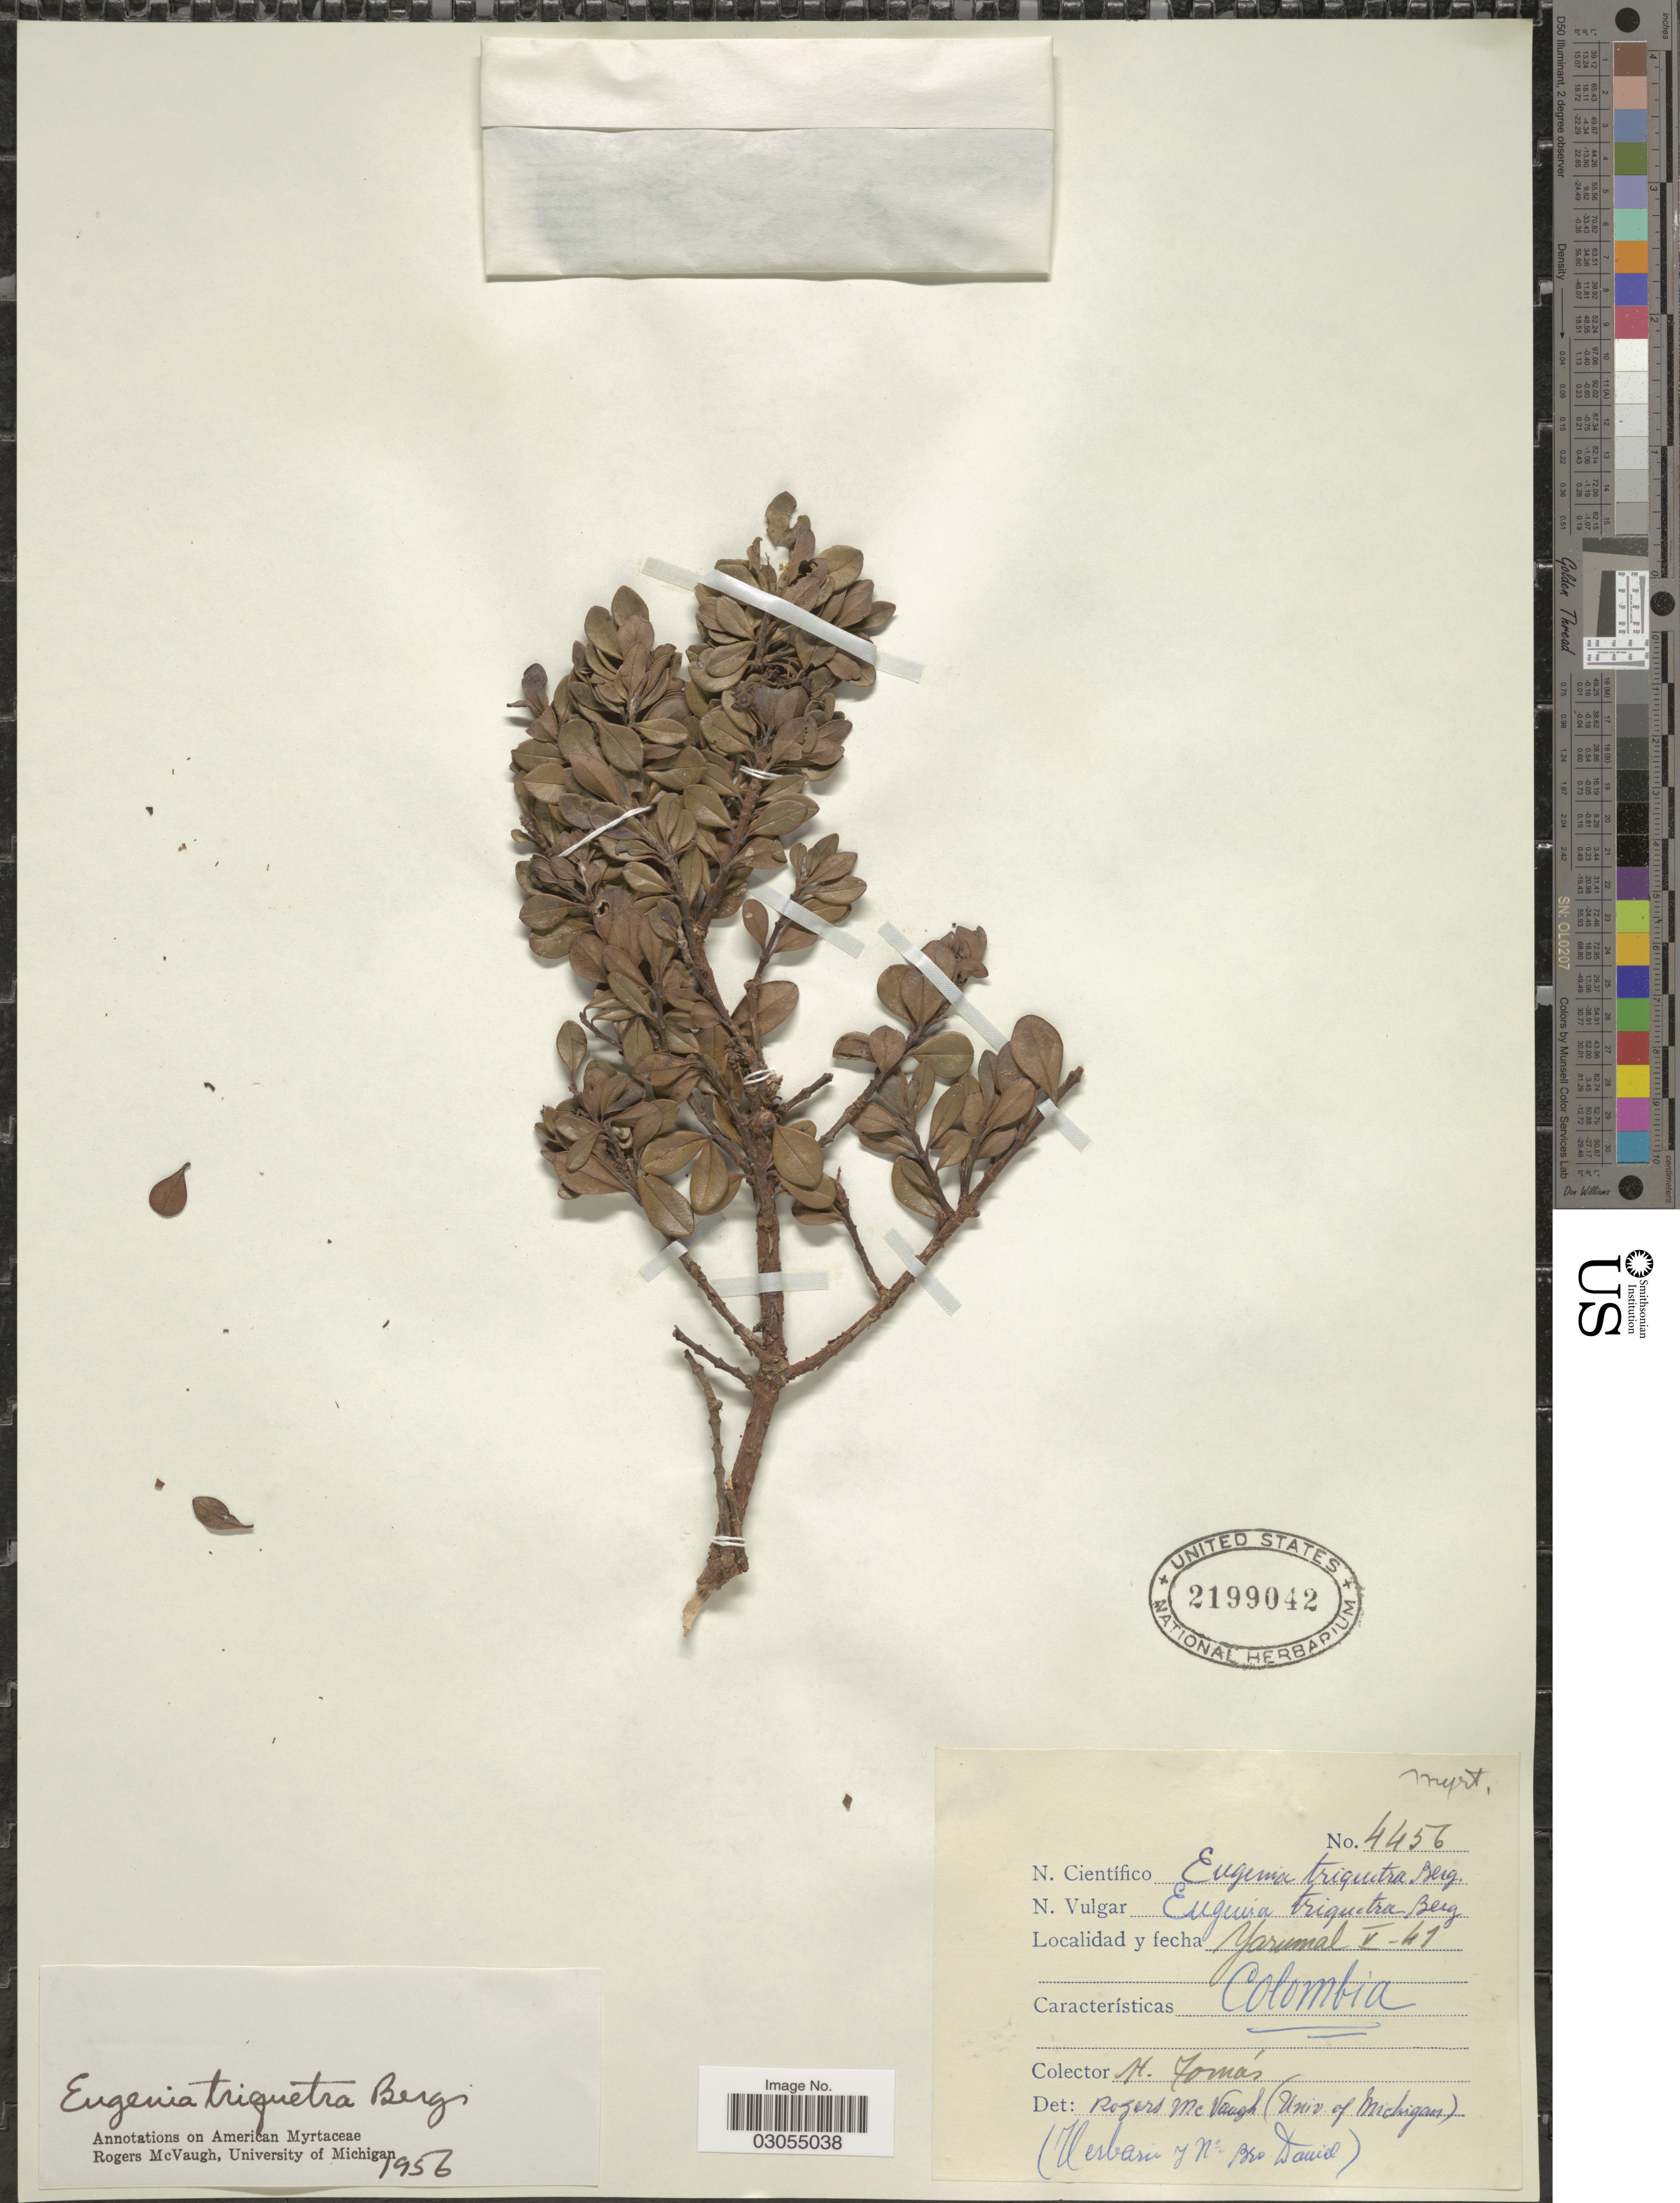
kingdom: Plantae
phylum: Tracheophyta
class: Magnoliopsida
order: Myrtales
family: Myrtaceae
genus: Myrcianthes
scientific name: Myrcianthes myrsinoides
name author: (Kunth) Grifo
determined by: Parra-O, Carlos A., Instituto de Ciencias Naturales - Universidad Nacional de Colombia (COLOMBIA)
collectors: H. Tomas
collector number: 4456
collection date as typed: Transcribed d/m/y: /5/41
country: Colombia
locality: Yarumal.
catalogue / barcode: US 2199042